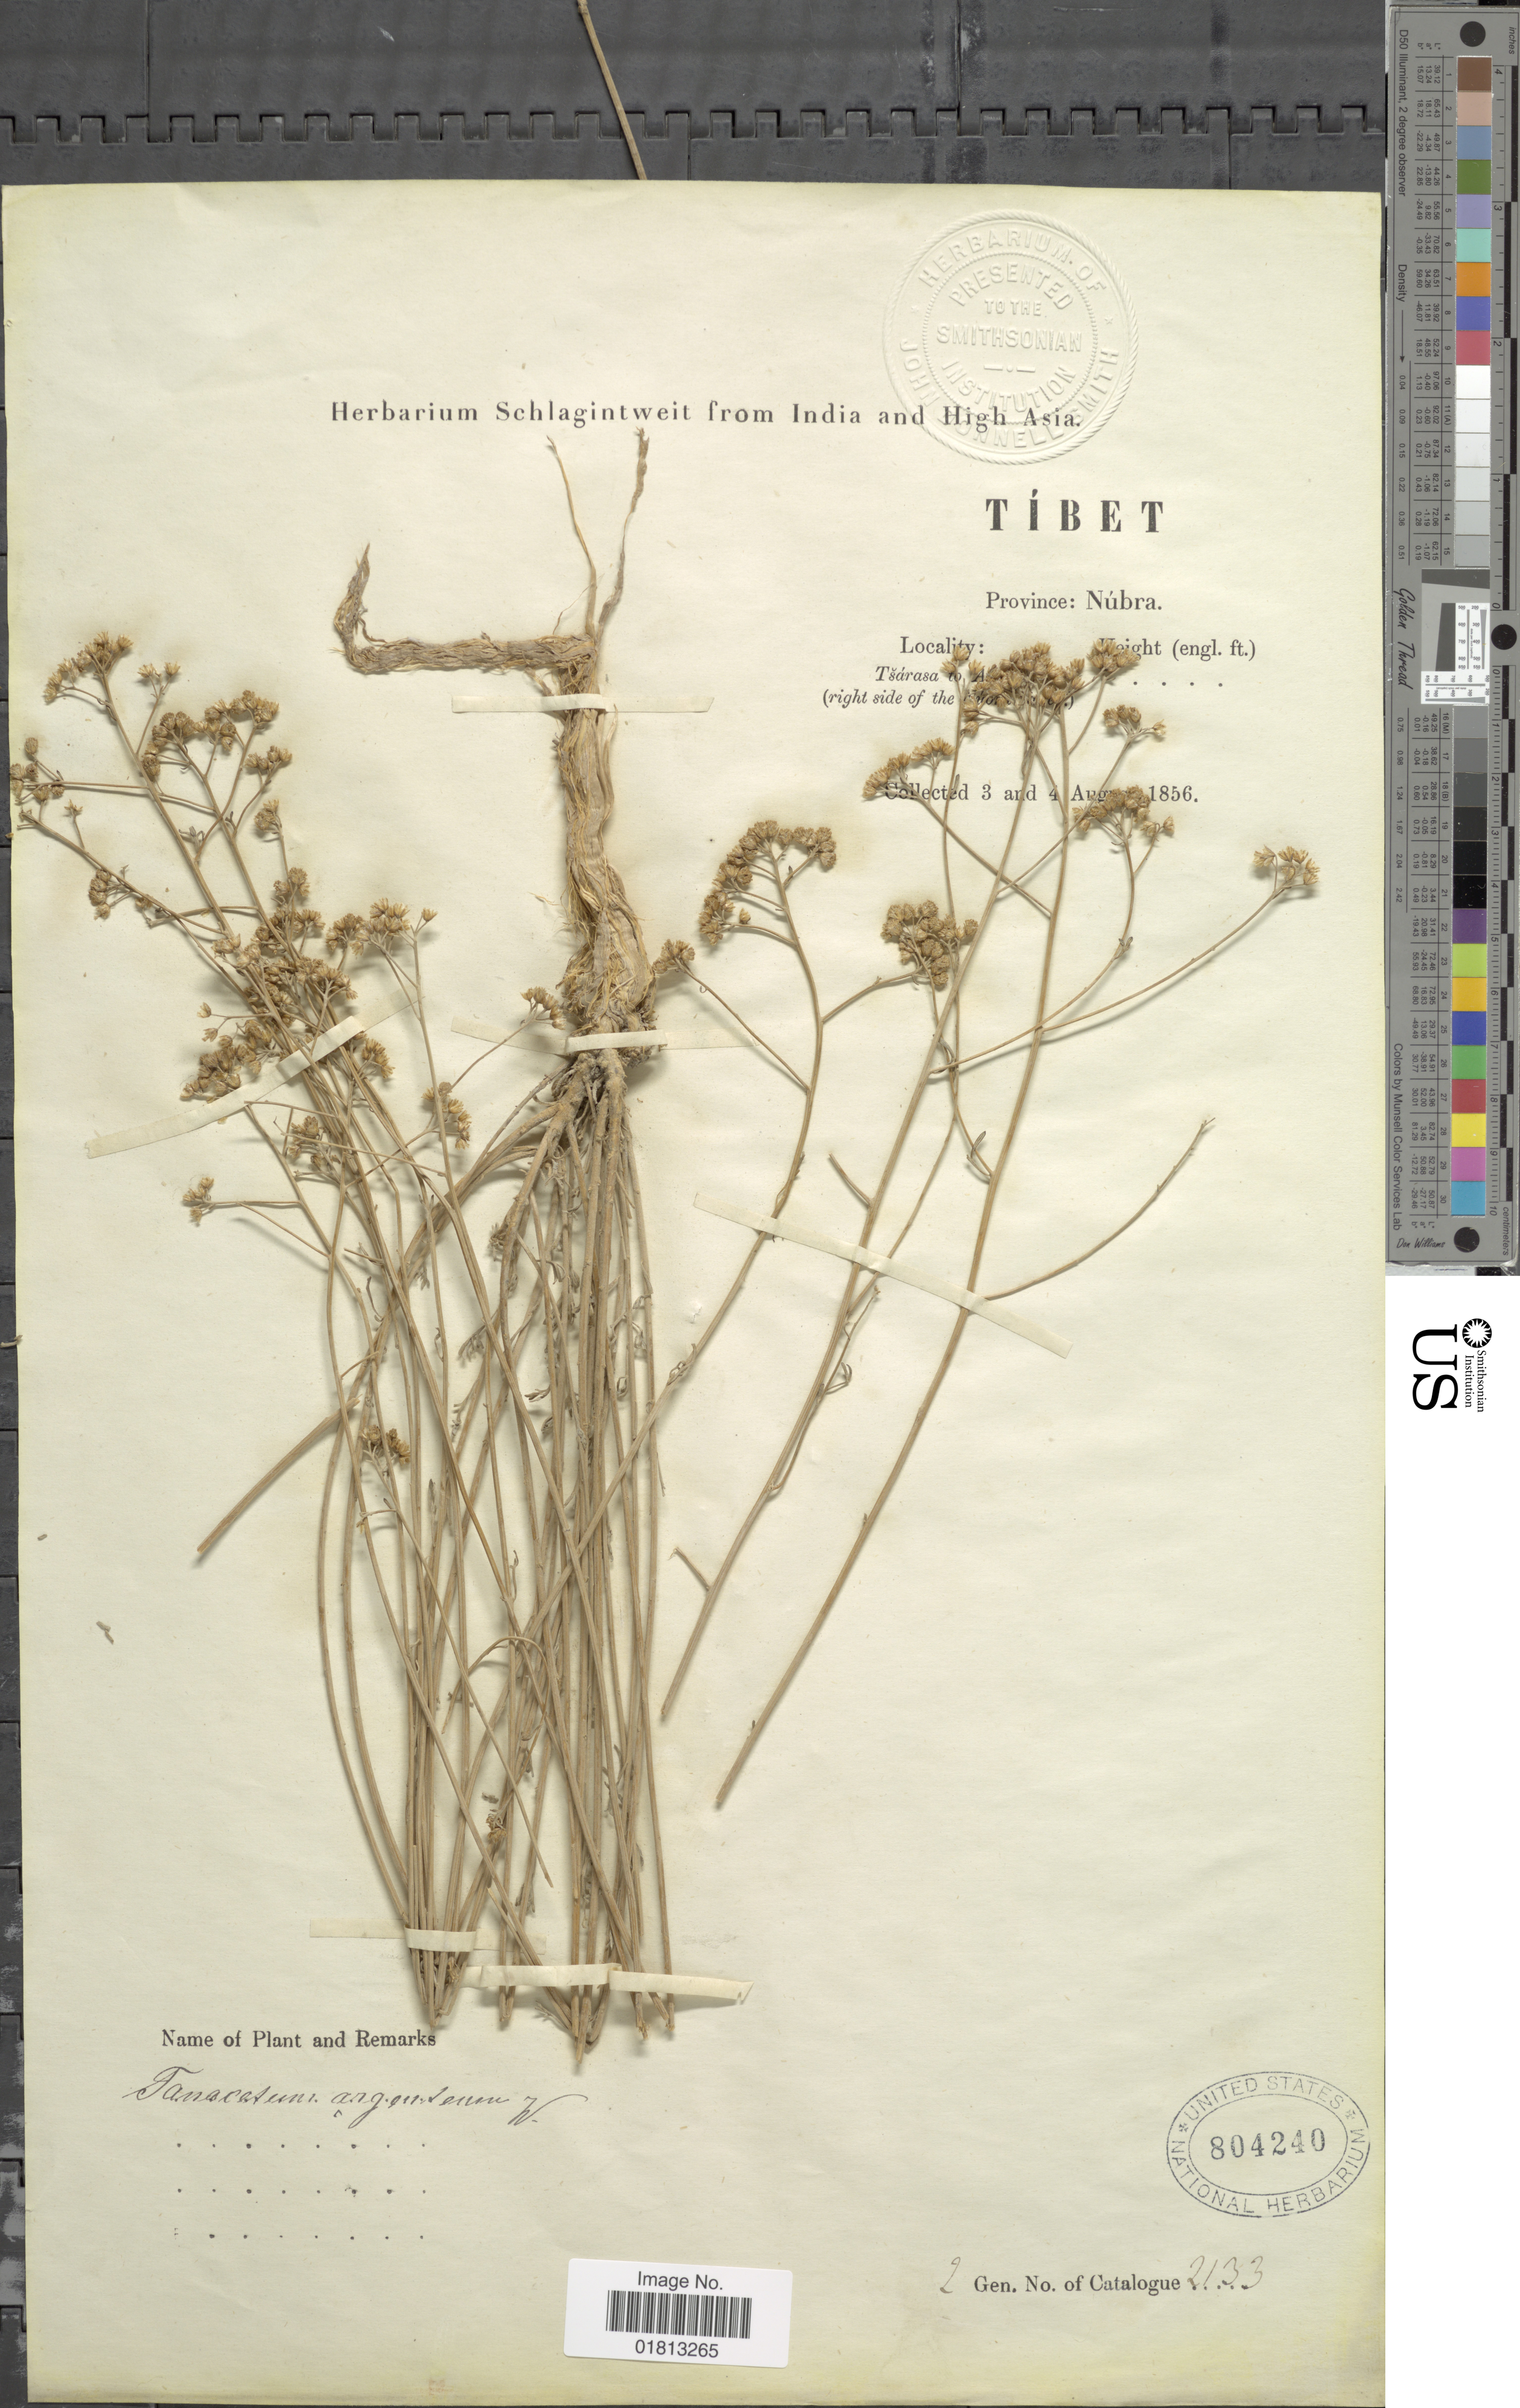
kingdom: Plantae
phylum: Tracheophyta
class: Magnoliopsida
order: Asterales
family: Asteraceae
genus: Tanacetum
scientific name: Tanacetum argenteum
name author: (Lam.) Willd.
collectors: ex herb. Schlagintweit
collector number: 2133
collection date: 1856-08-03/1856-08-04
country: India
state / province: Jammu and Kashmir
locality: Province: Nubra, Tsarasa [illegible text] (right side of the [illegible text]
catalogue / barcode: US 804240